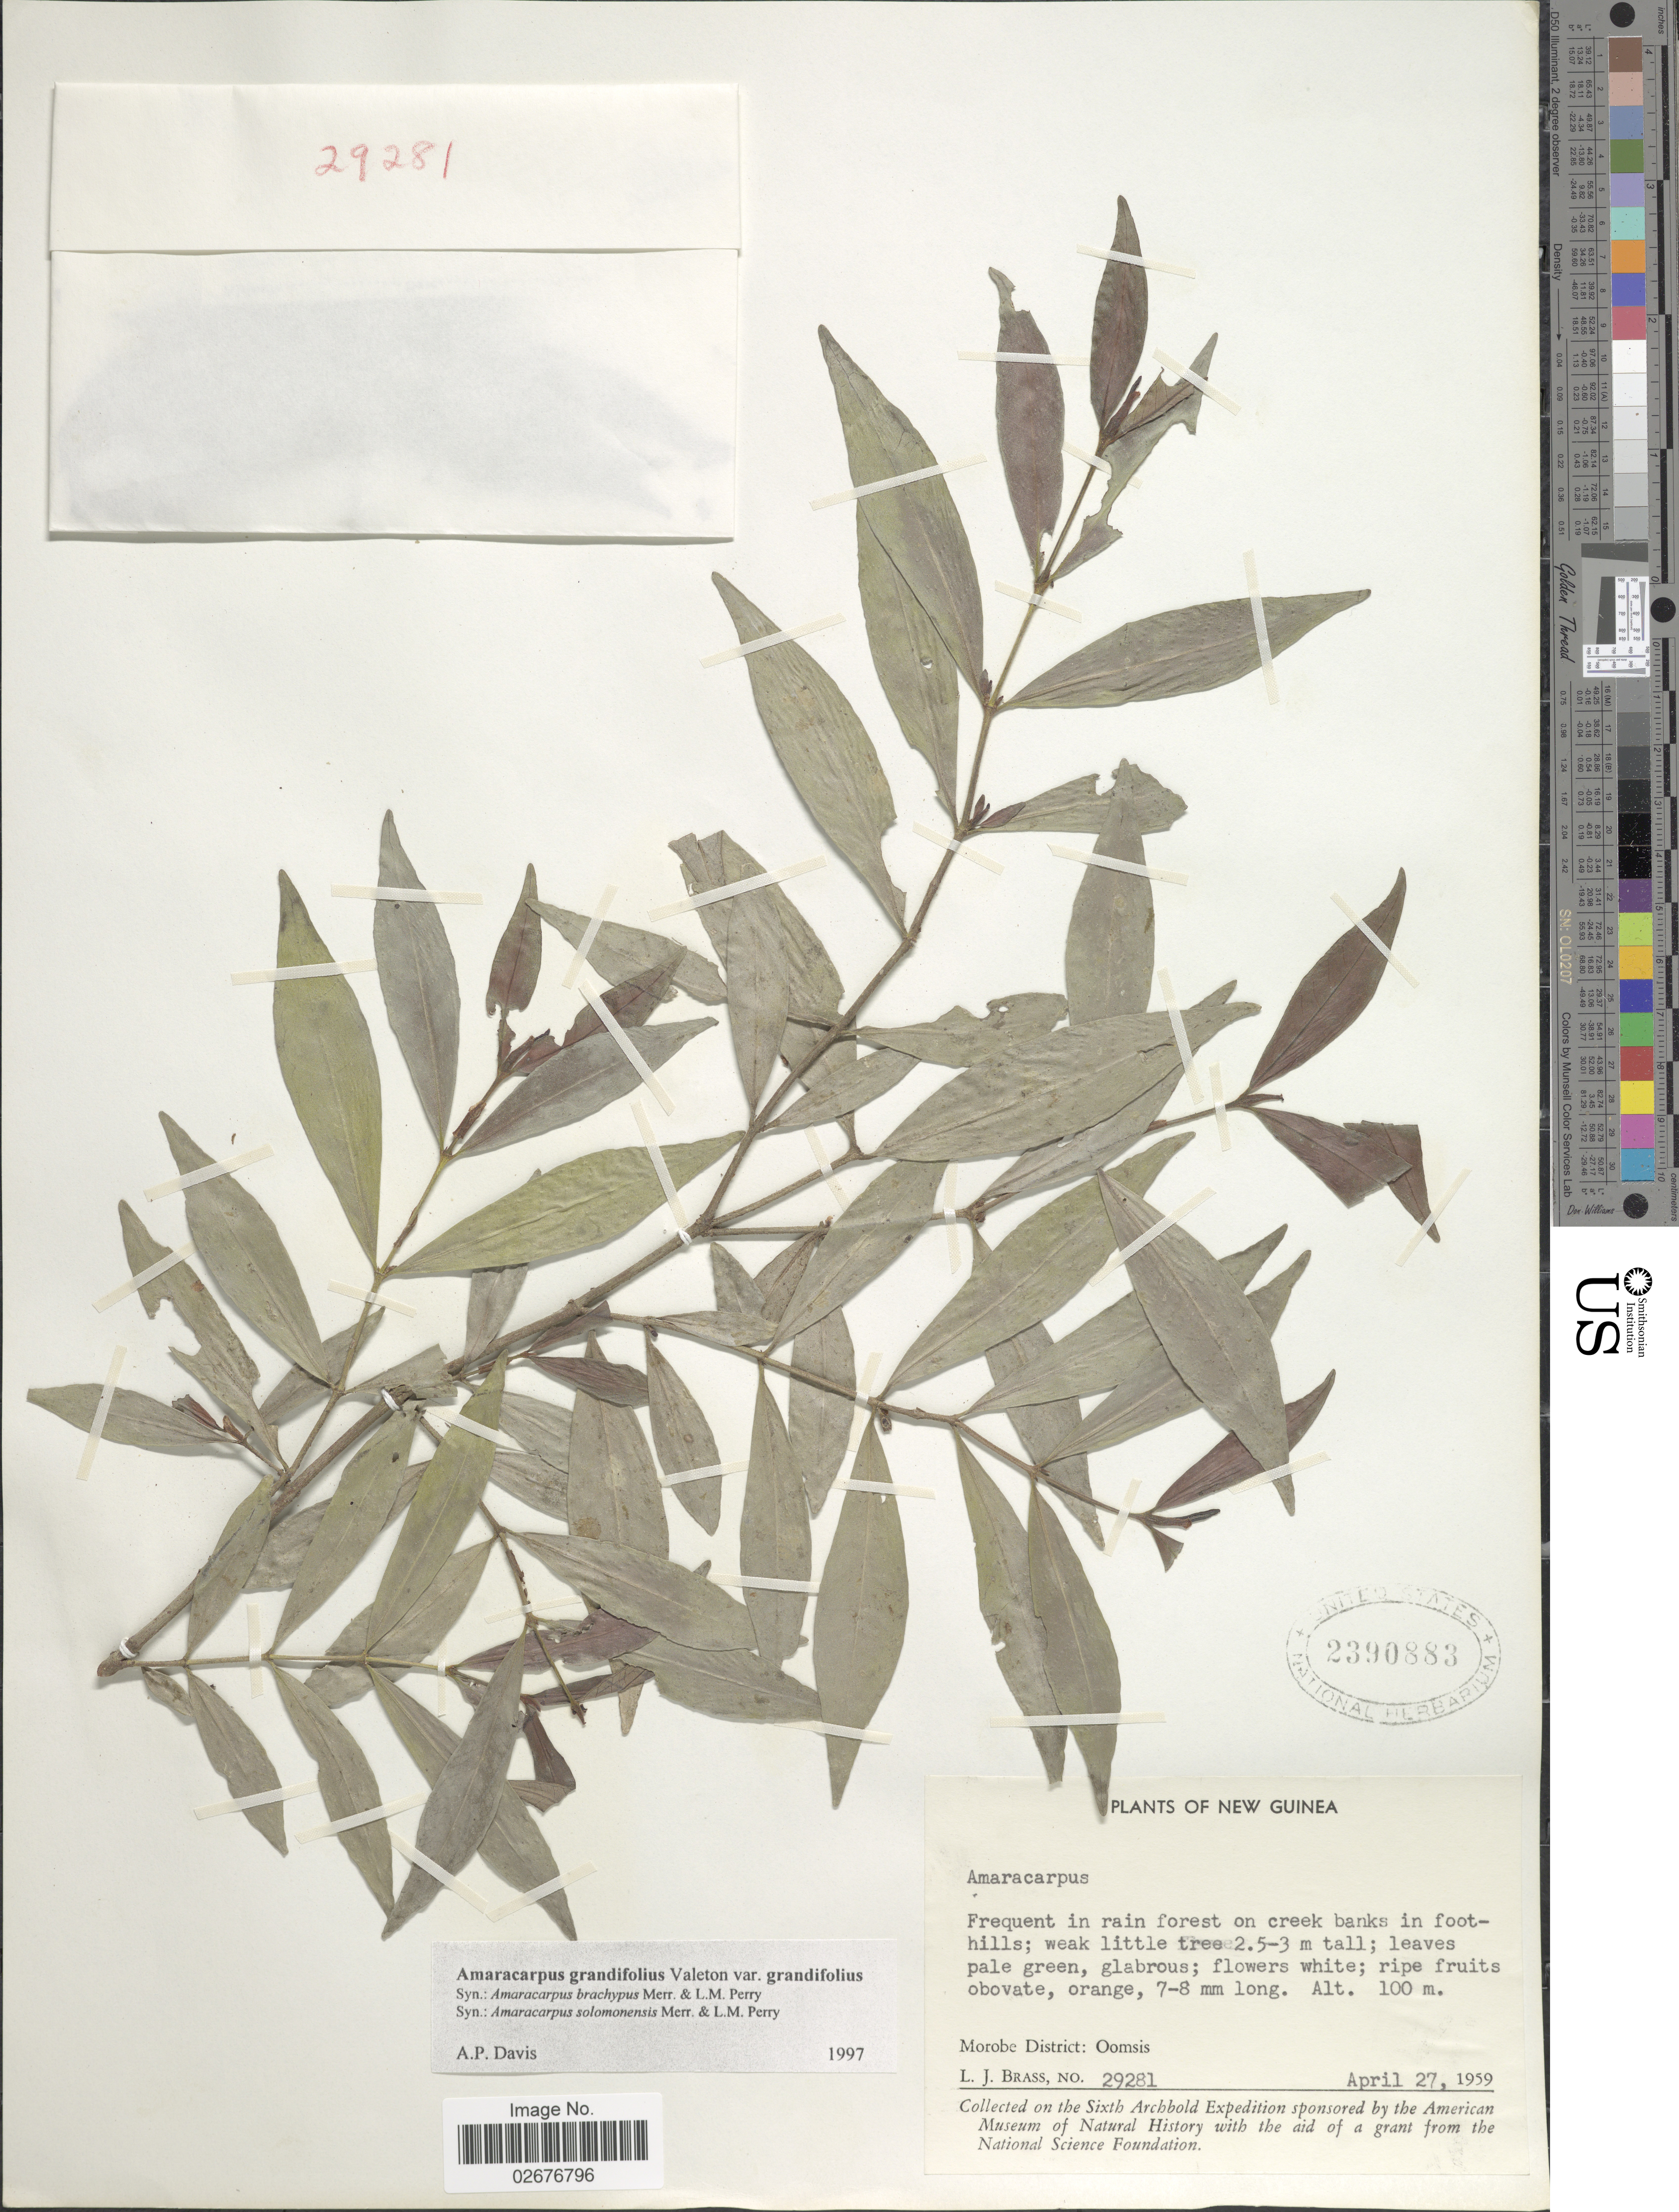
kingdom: Plantae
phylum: Tracheophyta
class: Magnoliopsida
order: Gentianales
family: Rubiaceae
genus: Amaracarpus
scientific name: Amaracarpus grandifolius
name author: Valeton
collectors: L. J. Brass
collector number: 29281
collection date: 1959-04-27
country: Papua New Guinea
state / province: Morobe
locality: Frequent in rain forest on creek banks in foot-hills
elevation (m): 100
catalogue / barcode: US 2390883